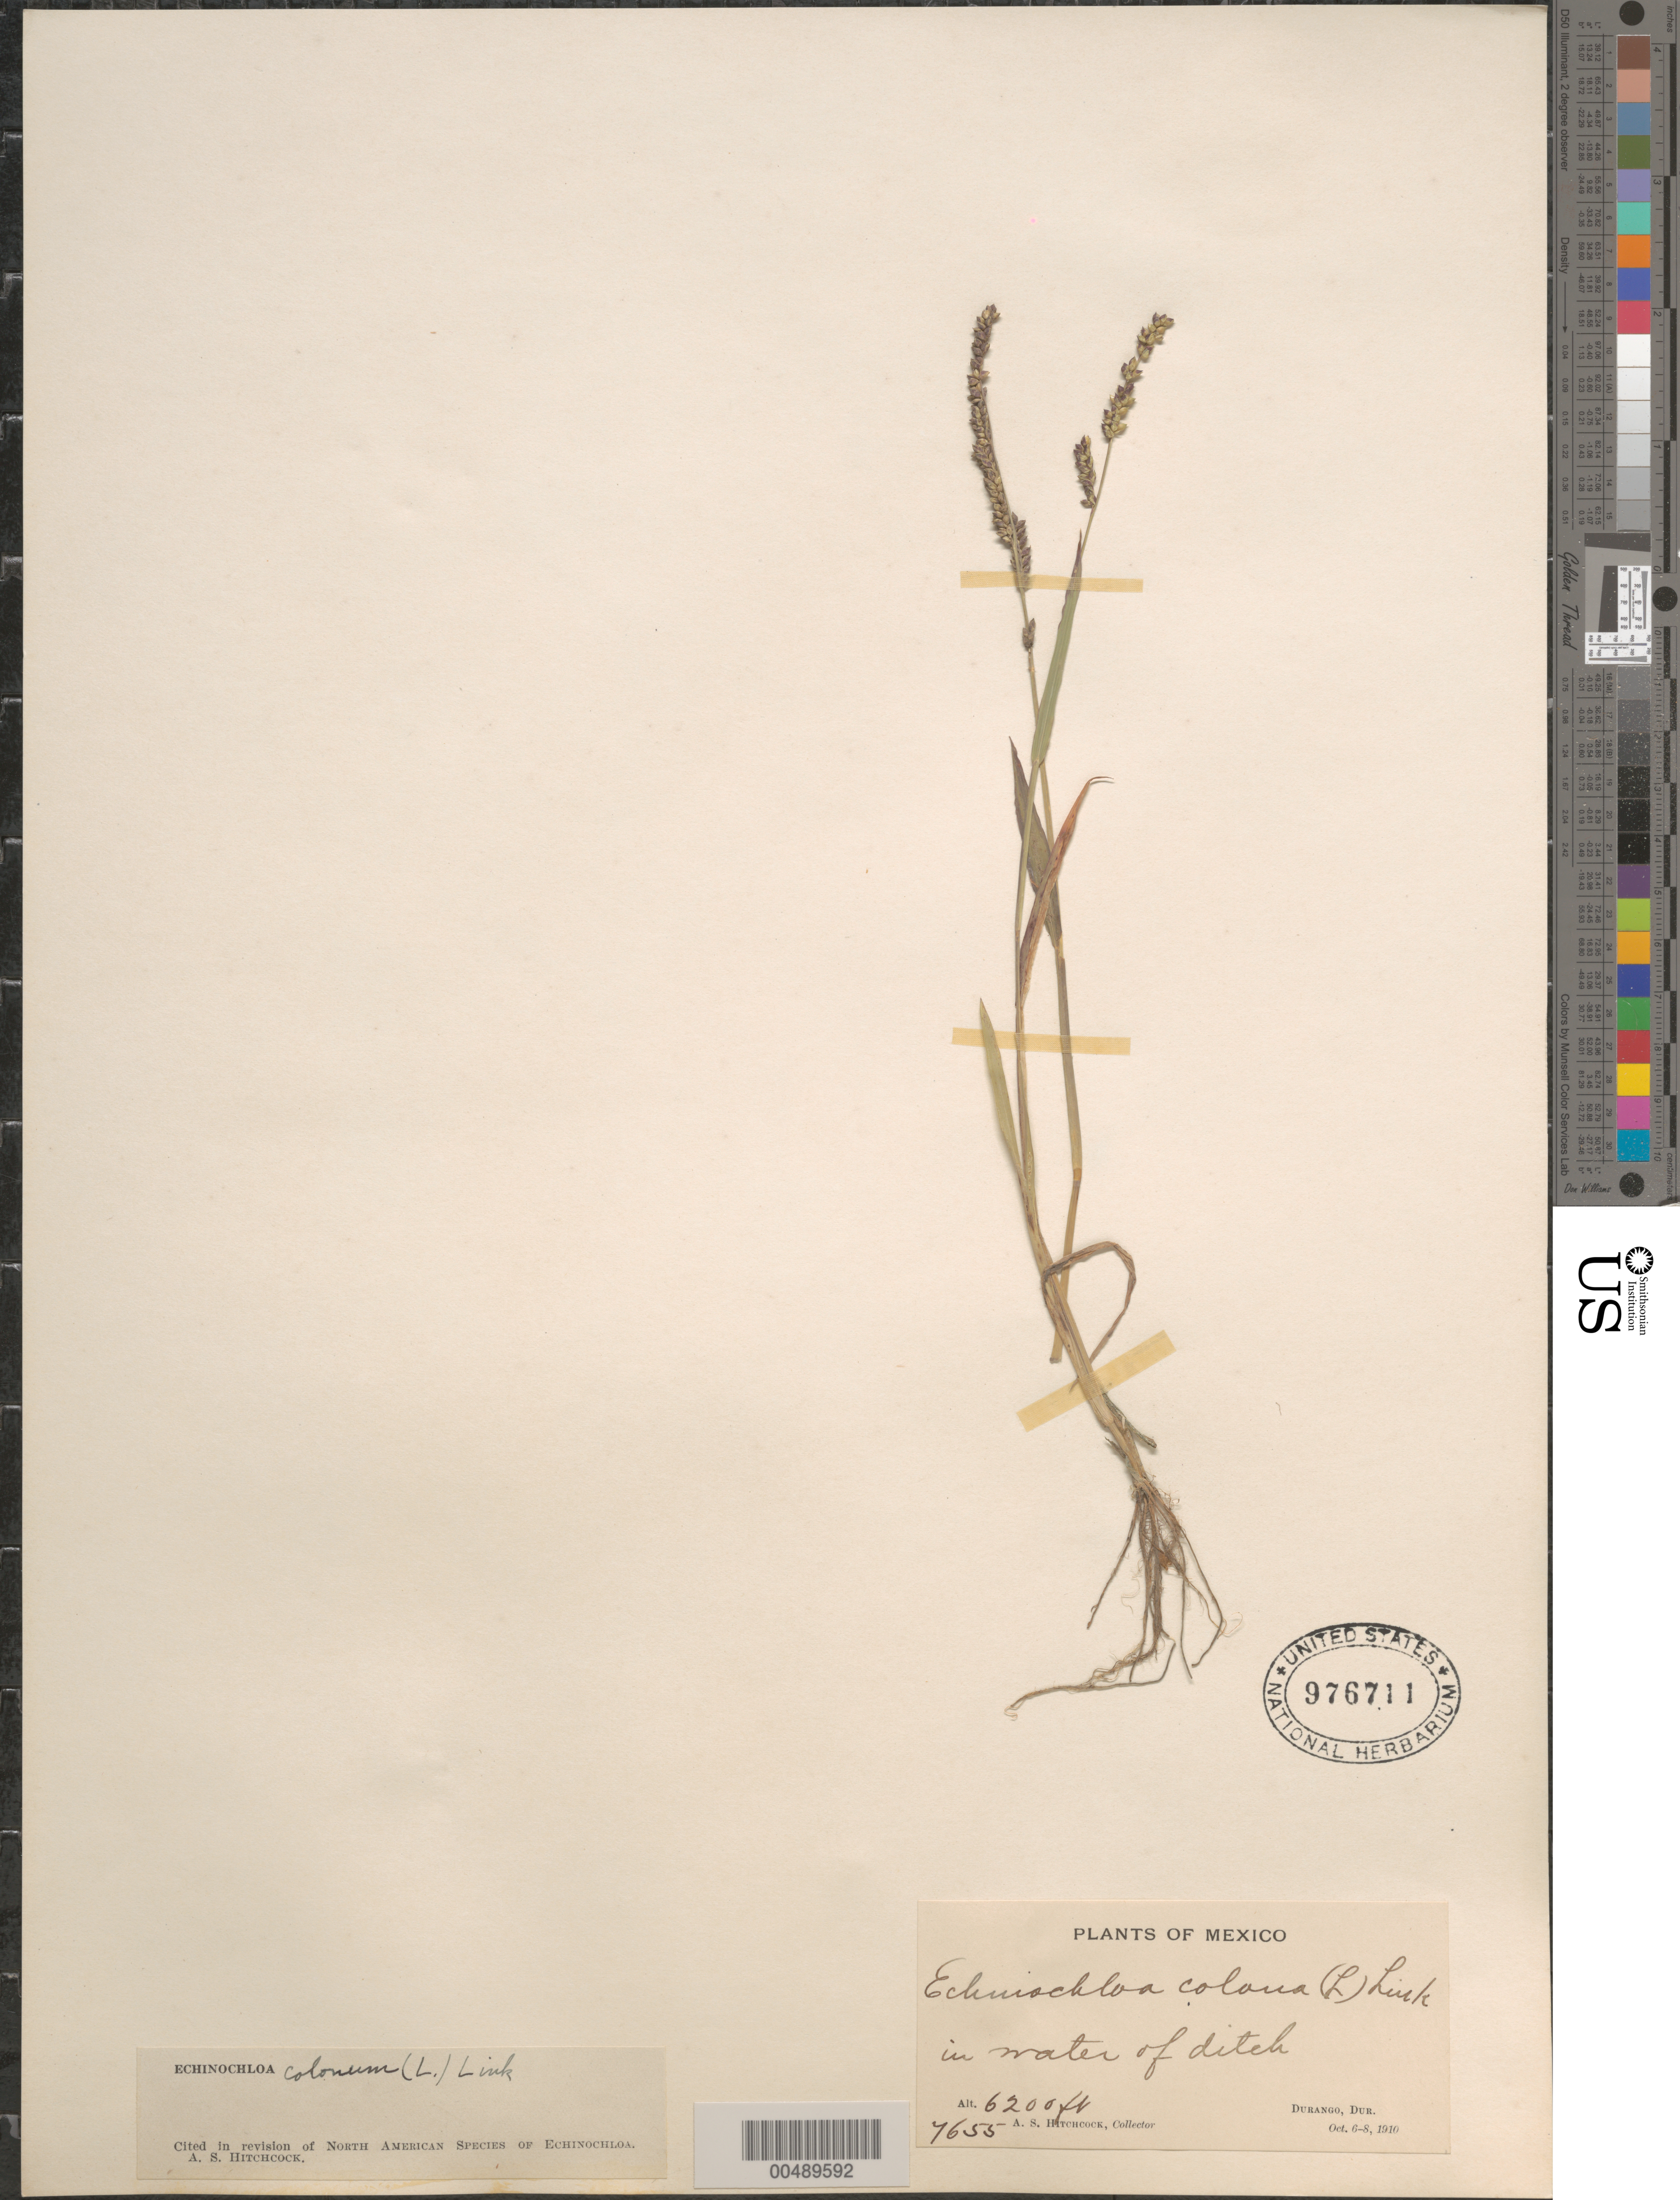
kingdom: Plantae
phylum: Tracheophyta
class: Liliopsida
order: Poales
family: Poaceae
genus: Echinochloa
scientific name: Echinochloa colona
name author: (L.) Link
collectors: A. S. Hitchcock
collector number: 7655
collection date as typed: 6 Oct 1910 to 8 Oct 1910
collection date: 1910-10-06/1910-10-08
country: Mexico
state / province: Durango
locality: Durango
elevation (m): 1890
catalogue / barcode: US 976711